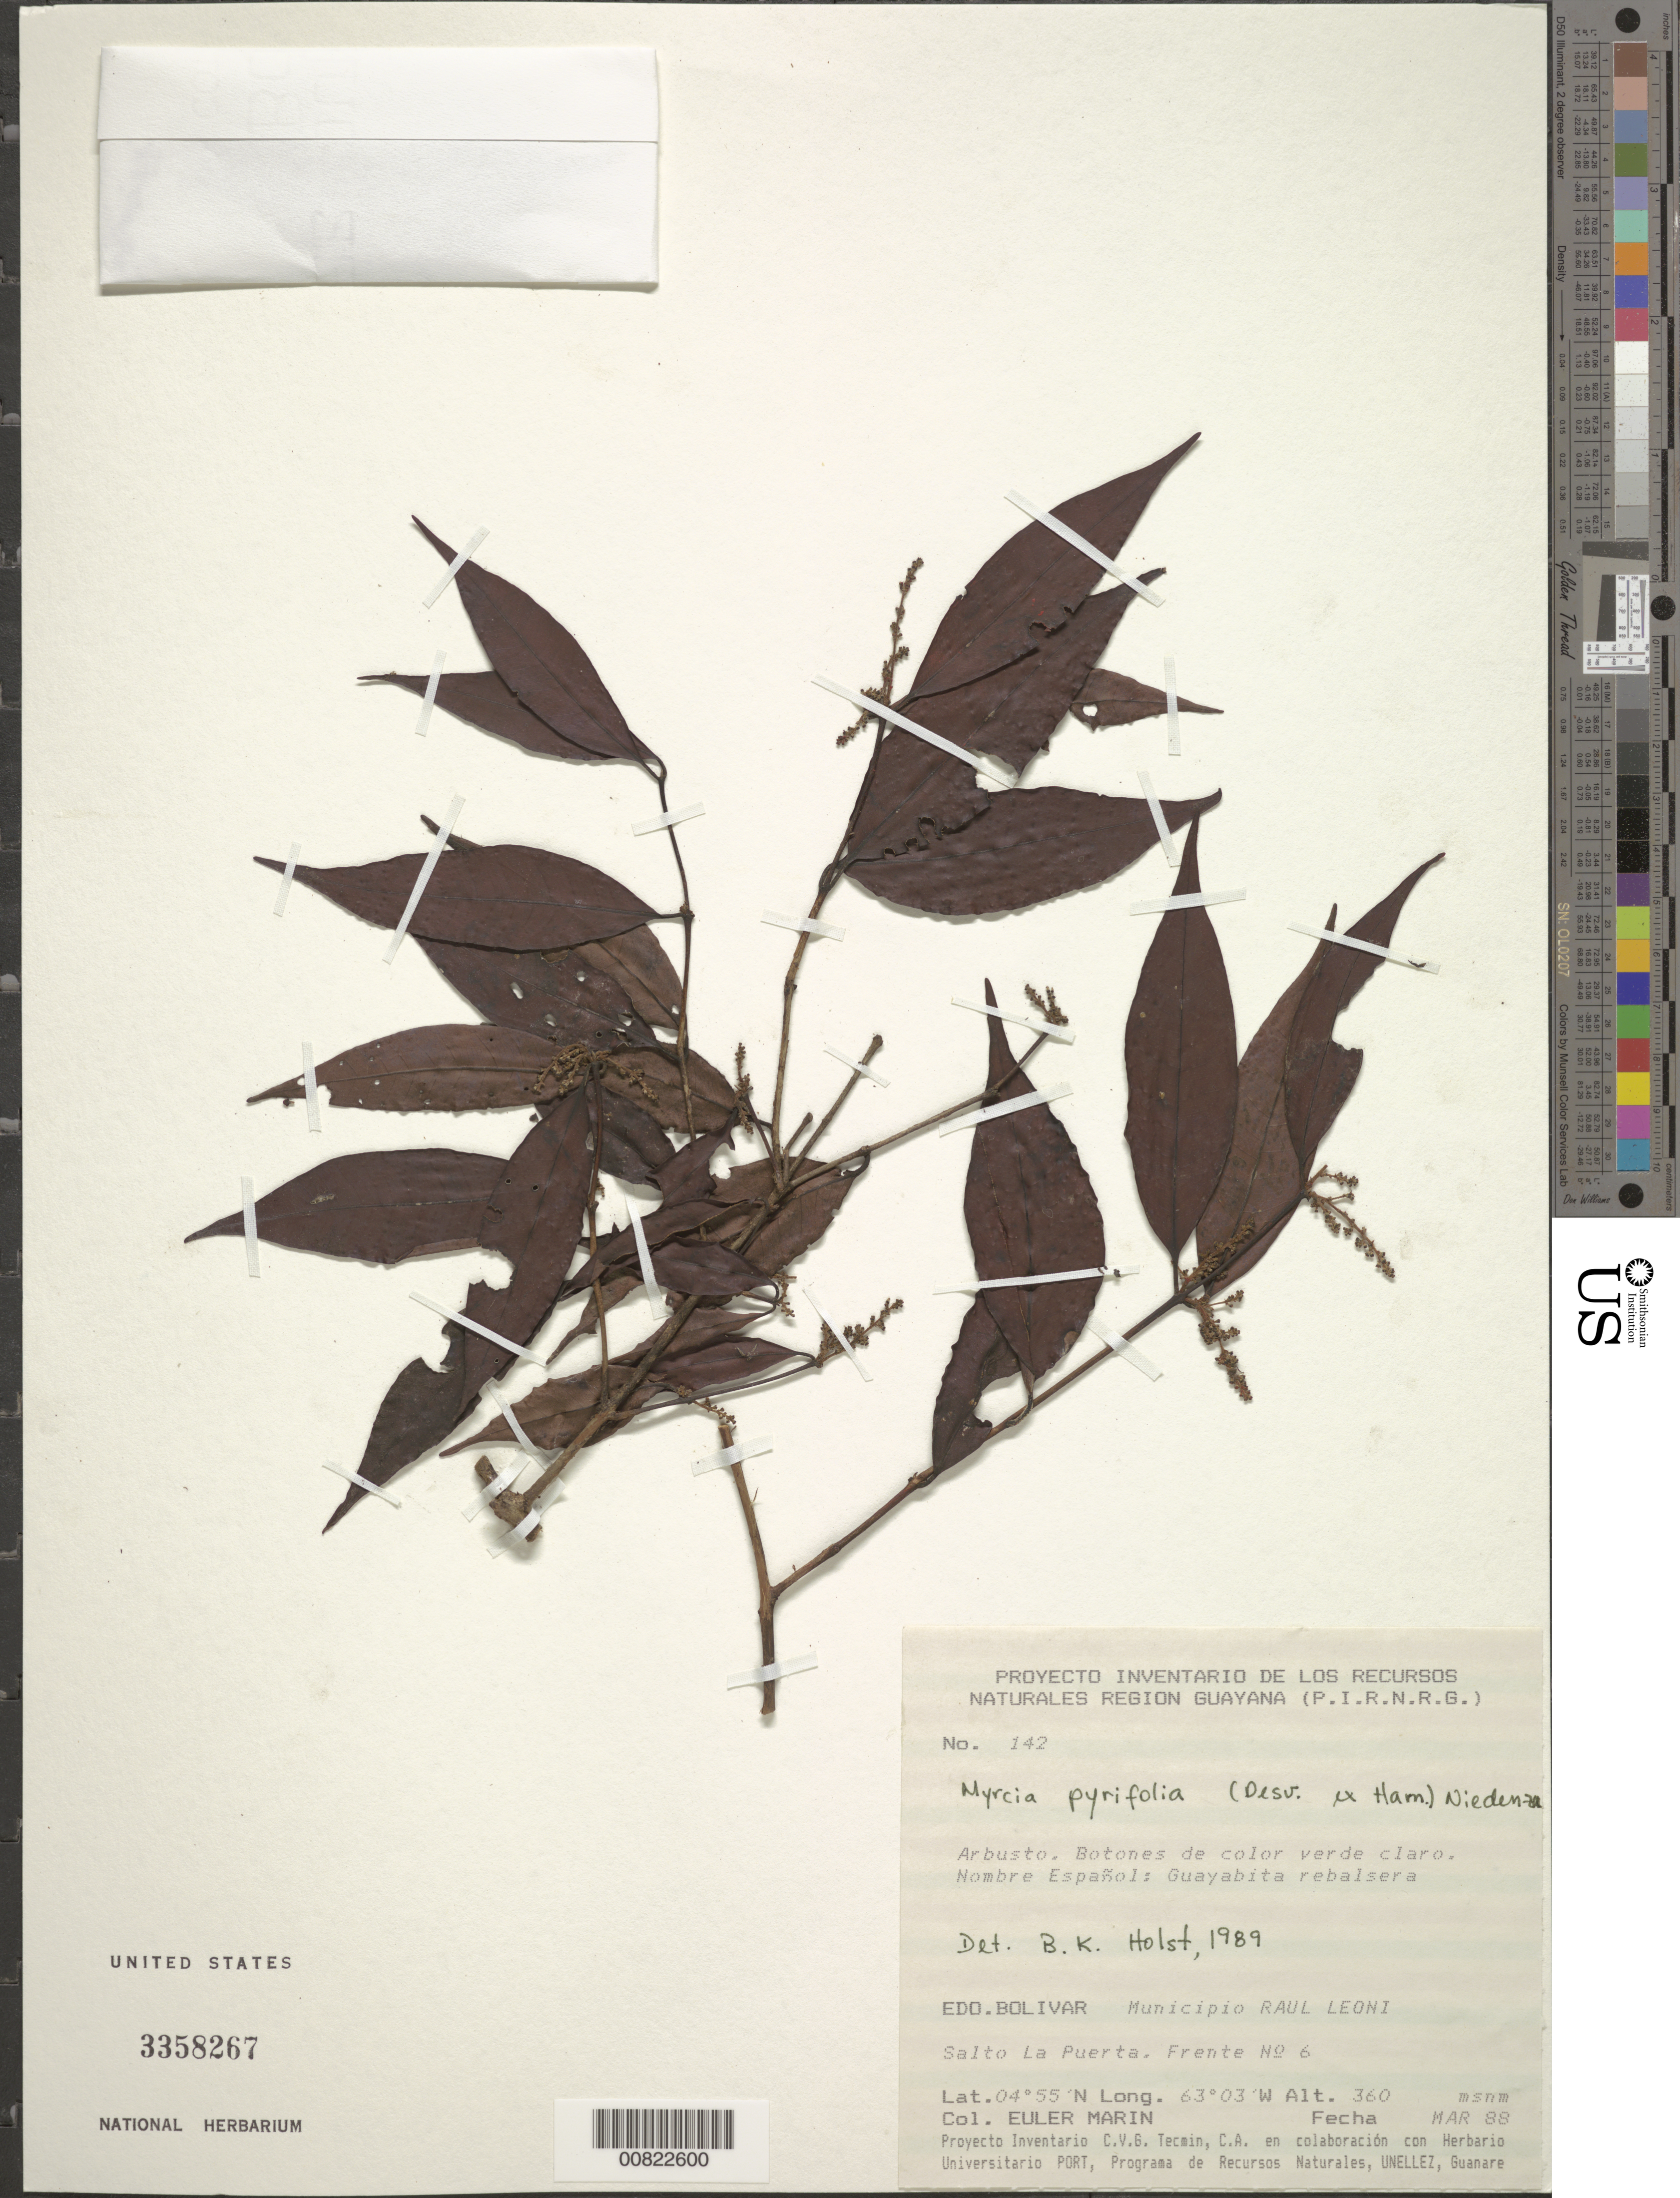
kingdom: Plantae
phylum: Tracheophyta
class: Magnoliopsida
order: Myrtales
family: Myrtaceae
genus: Myrcia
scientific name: Myrcia pyrifolia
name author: Nied.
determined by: Holst, Bruce K.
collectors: E. Marin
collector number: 142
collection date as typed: Mar-88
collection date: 1988-03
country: Venezuela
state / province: Bolívar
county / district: Angostura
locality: Mun. Raúl Leoni [=Angostura], Salto La Puerta, Frente no. 6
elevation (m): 360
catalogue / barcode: US 3358267